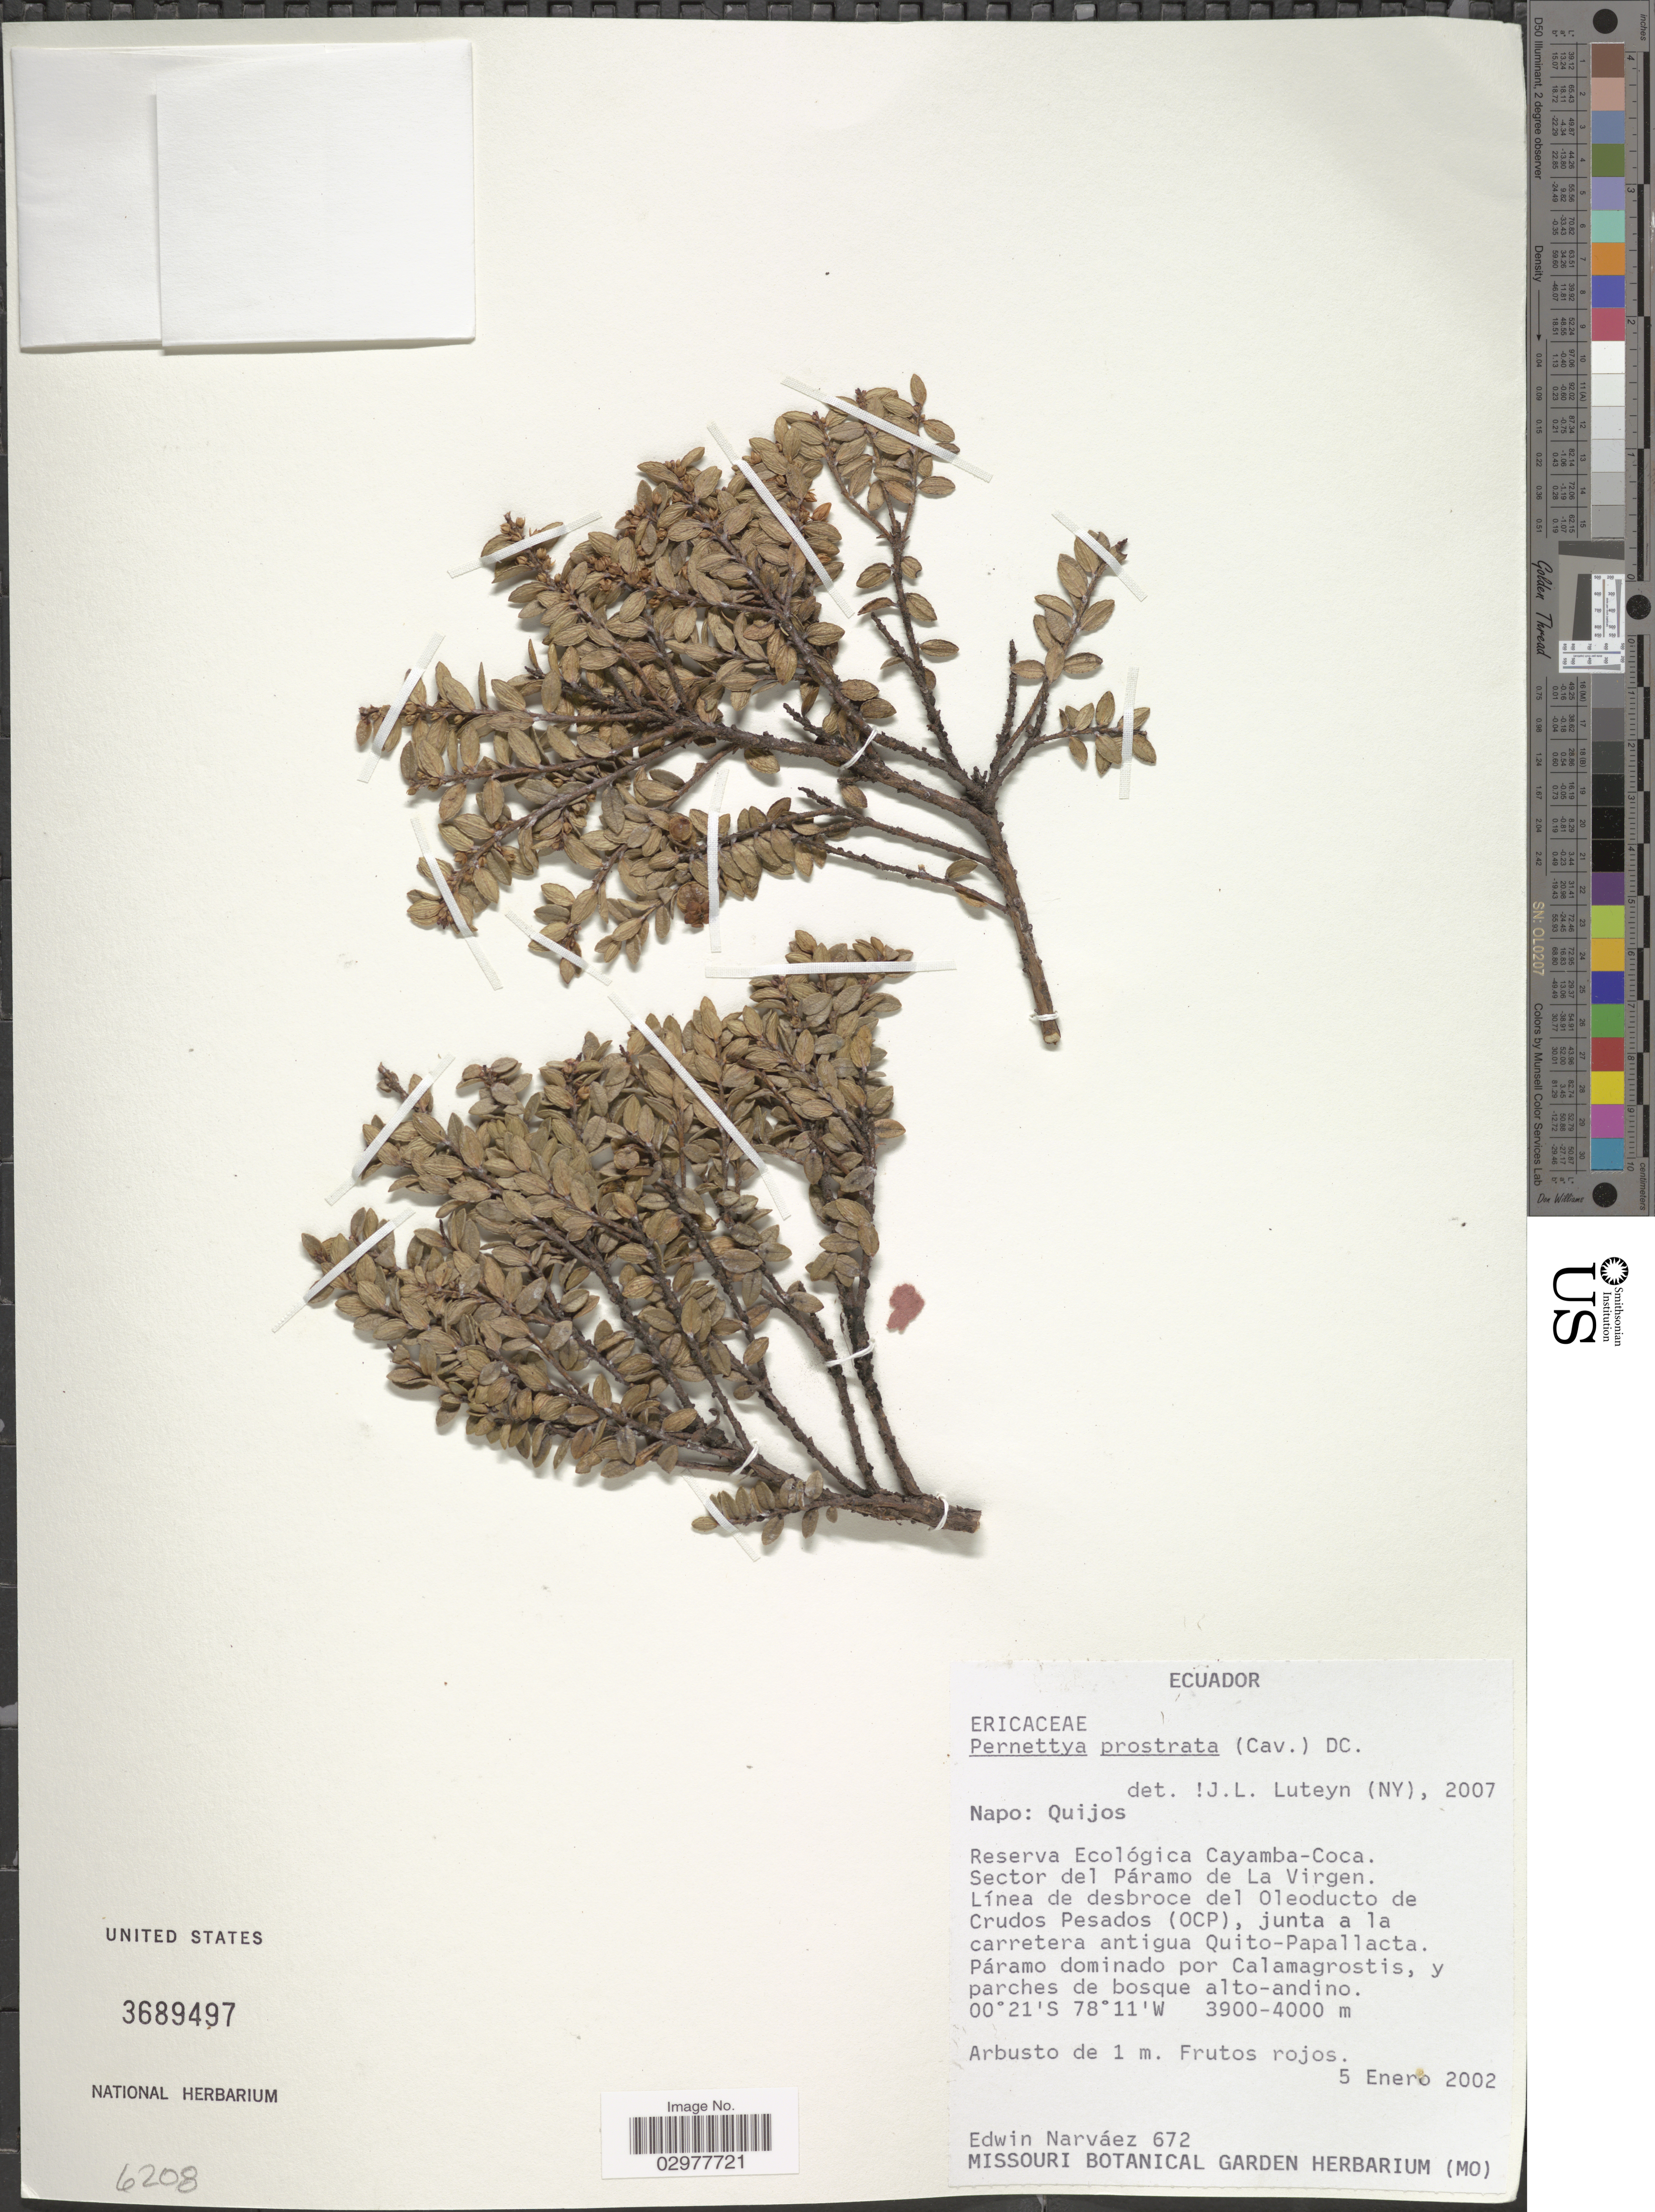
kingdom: Plantae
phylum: Tracheophyta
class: Magnoliopsida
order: Ericales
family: Ericaceae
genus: Pernettya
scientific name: Pernettya prostrata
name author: (Cav.) DC.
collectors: E. Narváez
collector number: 672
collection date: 2002-01-05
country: Ecuador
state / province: Napo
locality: Quijos, Reserva Ecológica Cayamba-Coca. Sector del Páramo de La Virgen. Línea de desbroce del Oleoducto de Crudos Pesados (OCP), junta a la carretera antigua Quito-Papallacta. Páramo dominado por Calamagrostis, y parches de bosque alto-andino.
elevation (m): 3900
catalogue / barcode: US 3689497